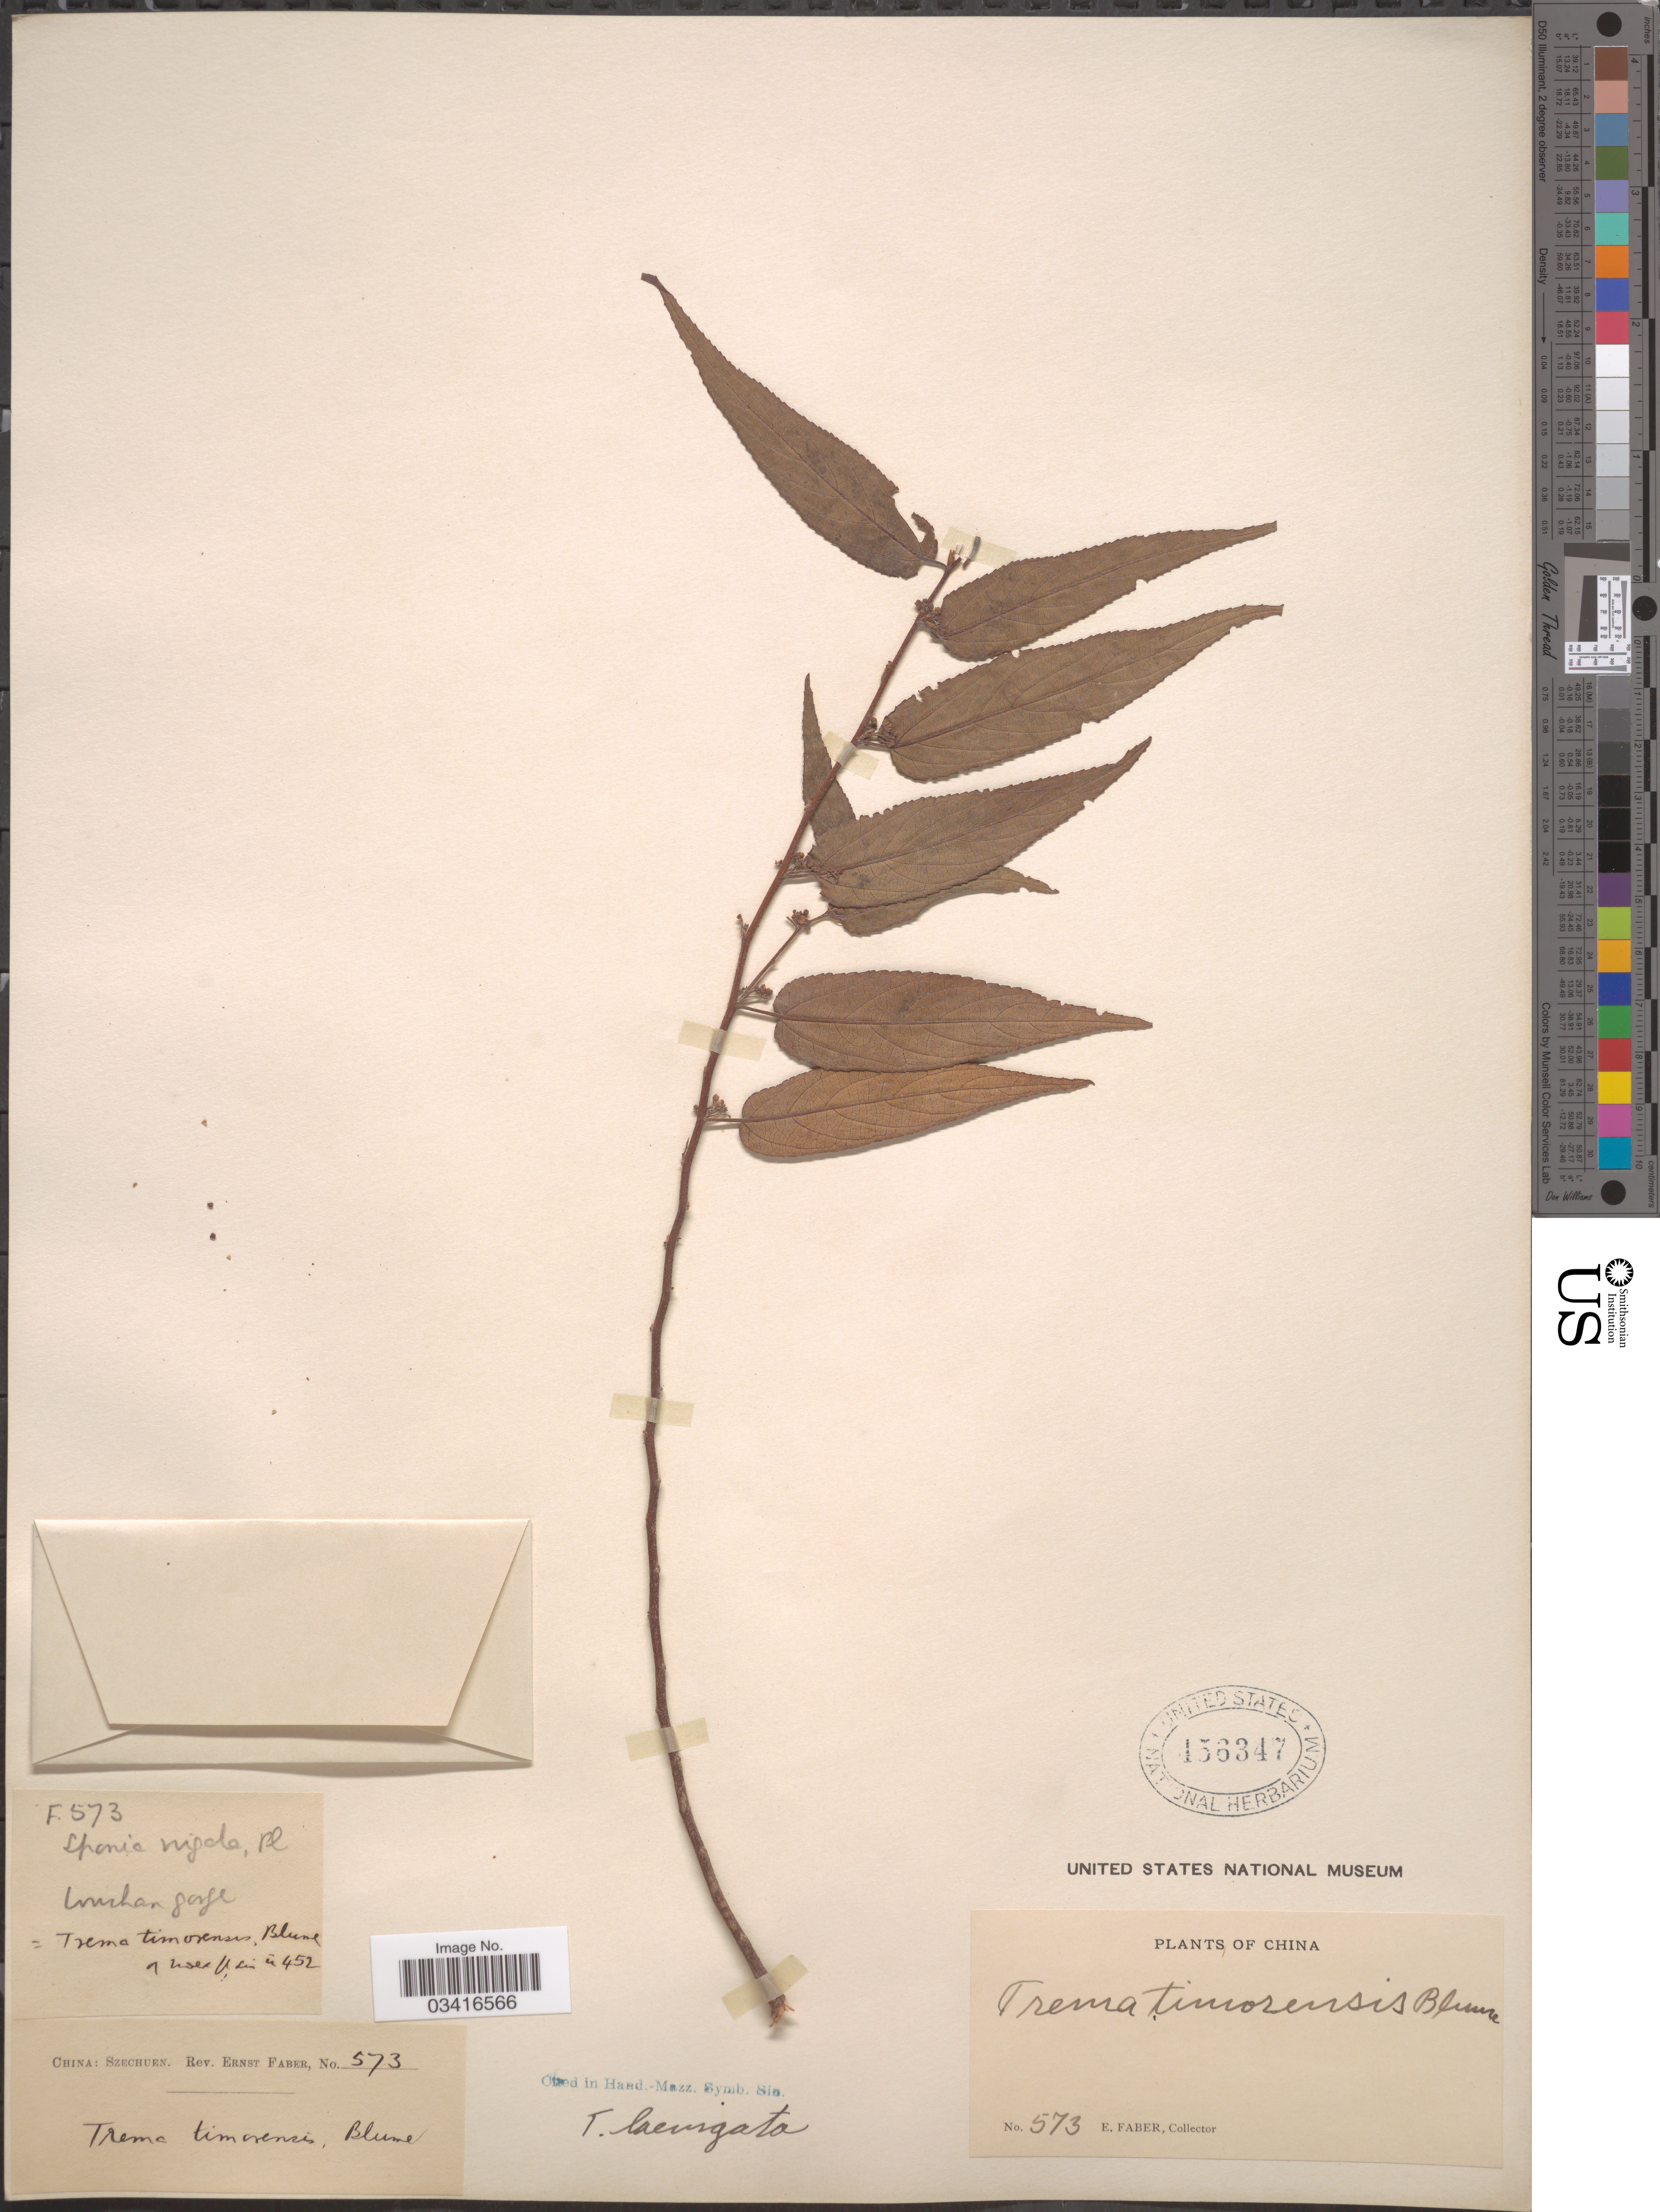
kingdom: Plantae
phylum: Tracheophyta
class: Magnoliopsida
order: Rosales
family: Cannabaceae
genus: Trema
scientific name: Trema levigatum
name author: Hand.-Mazz.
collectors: E. Faber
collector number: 573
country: China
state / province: Sichuan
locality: Szechuen.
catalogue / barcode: US 456347